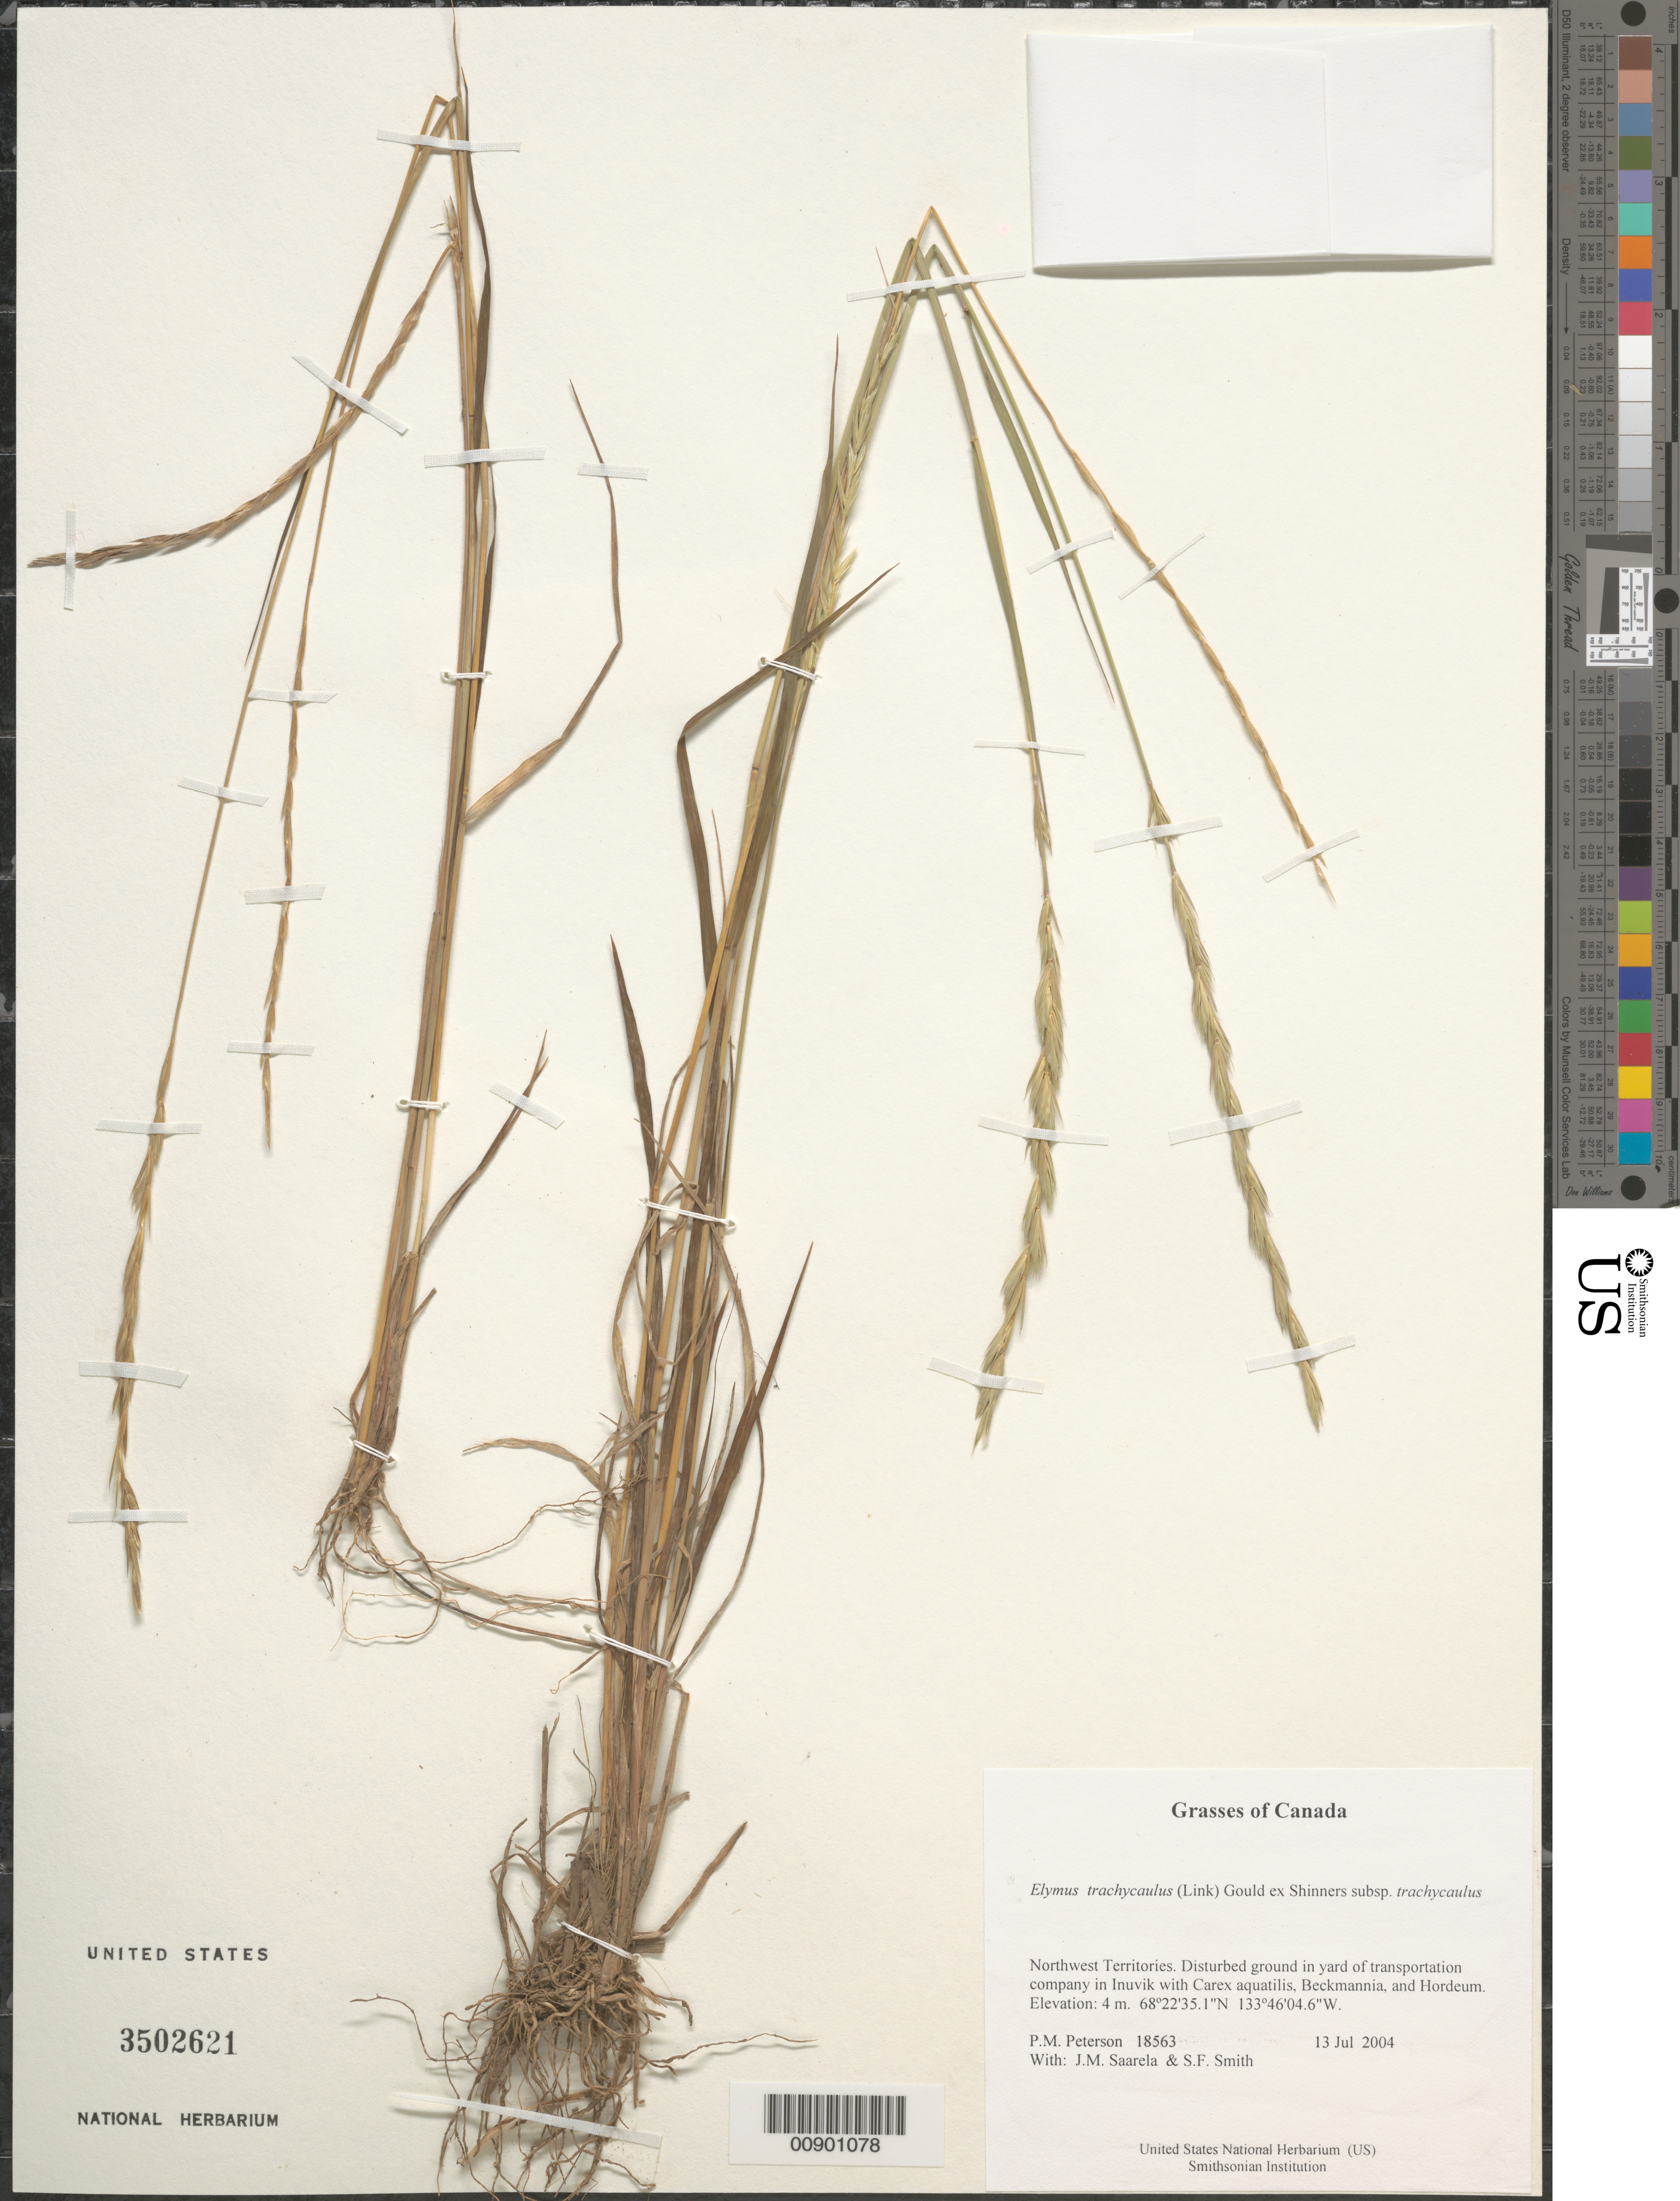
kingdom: Plantae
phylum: Tracheophyta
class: Liliopsida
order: Poales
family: Poaceae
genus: Elymus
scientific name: Elymus trachycaulus subsp. trachycaulus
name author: (Link) Gould ex Shinners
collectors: P. M. Peterson, J. Saarela & S.F. Smith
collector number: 18563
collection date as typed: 13 Jul 2004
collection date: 2004-07-13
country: Canada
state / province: Northwest Territories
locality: Disturbed ground in yard of transportation company in Inuvik with Carex aquatilis, Beckmannia, and Hordeum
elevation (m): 4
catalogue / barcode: US 3502621